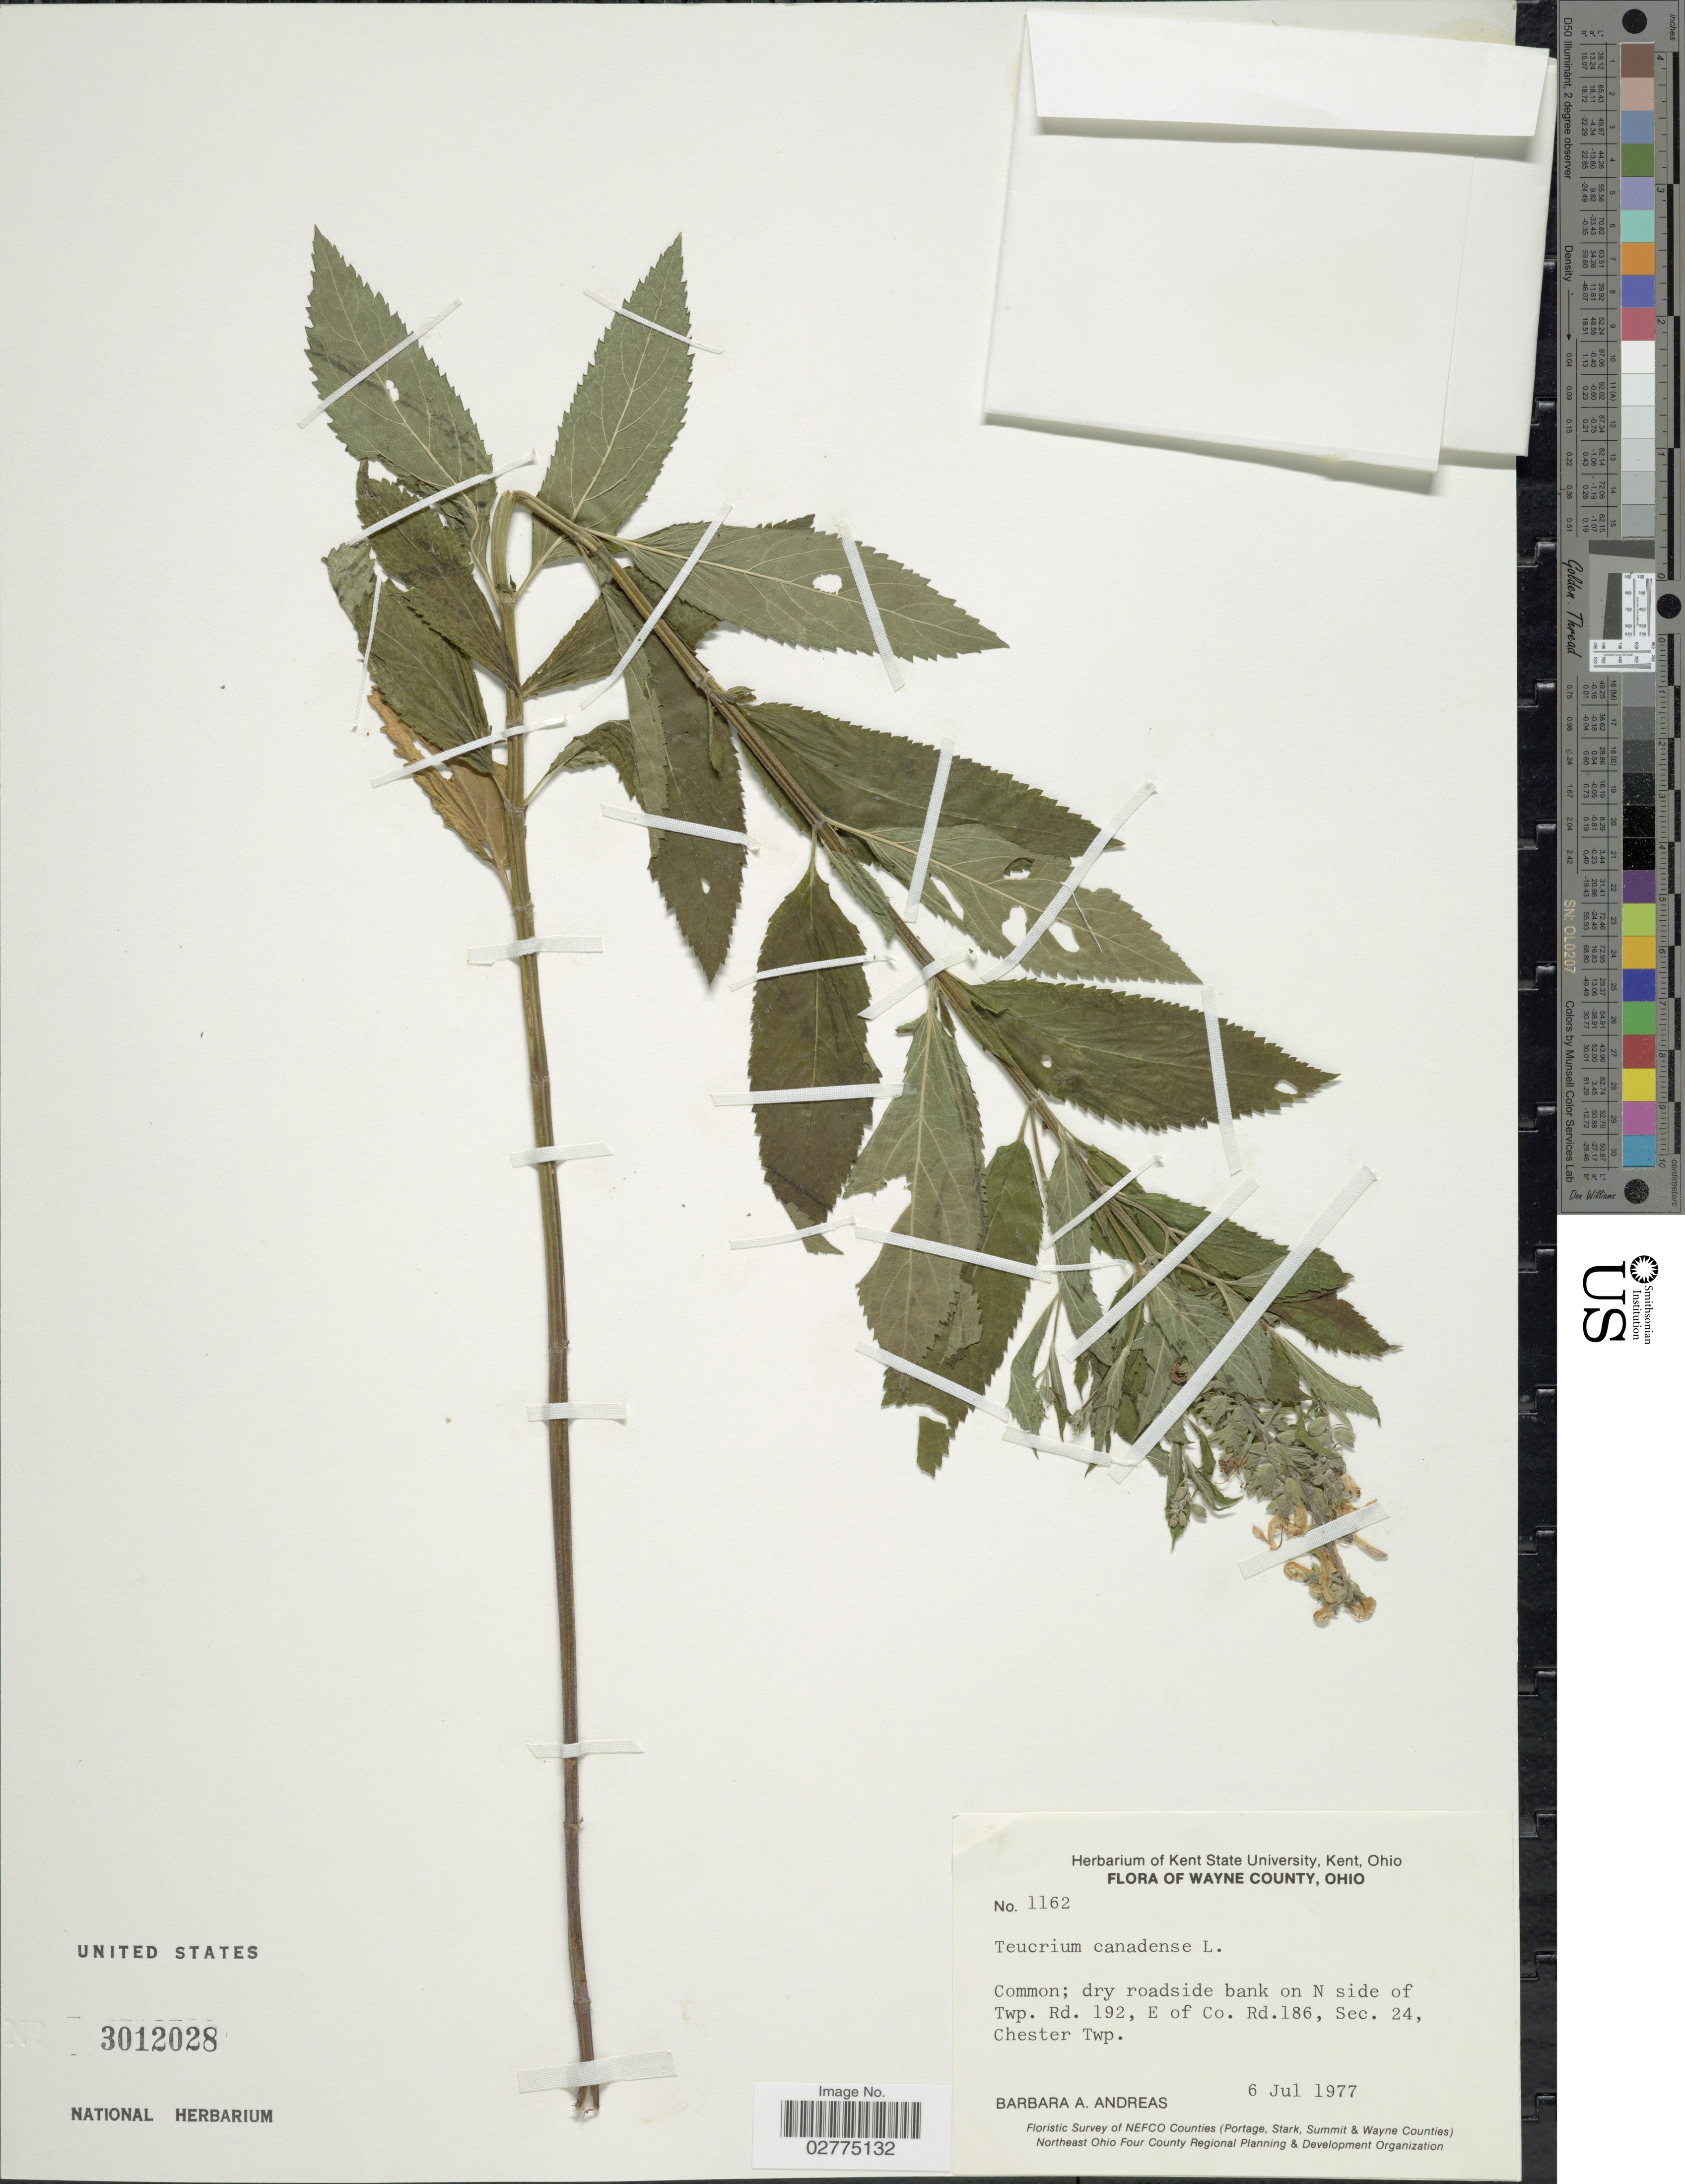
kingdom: Plantae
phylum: Tracheophyta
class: Magnoliopsida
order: Lamiales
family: Lamiaceae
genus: Teucrium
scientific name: Teucrium canadense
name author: L.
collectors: B. A. Andreas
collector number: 1162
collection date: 1977-07-06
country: United States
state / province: Ohio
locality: Wayne County, Ohio, dry roadside bank on N side of Twp. Rd. 192, E of Co. Rd.186, Sec. 24, Chester Twp.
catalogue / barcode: US 3012028